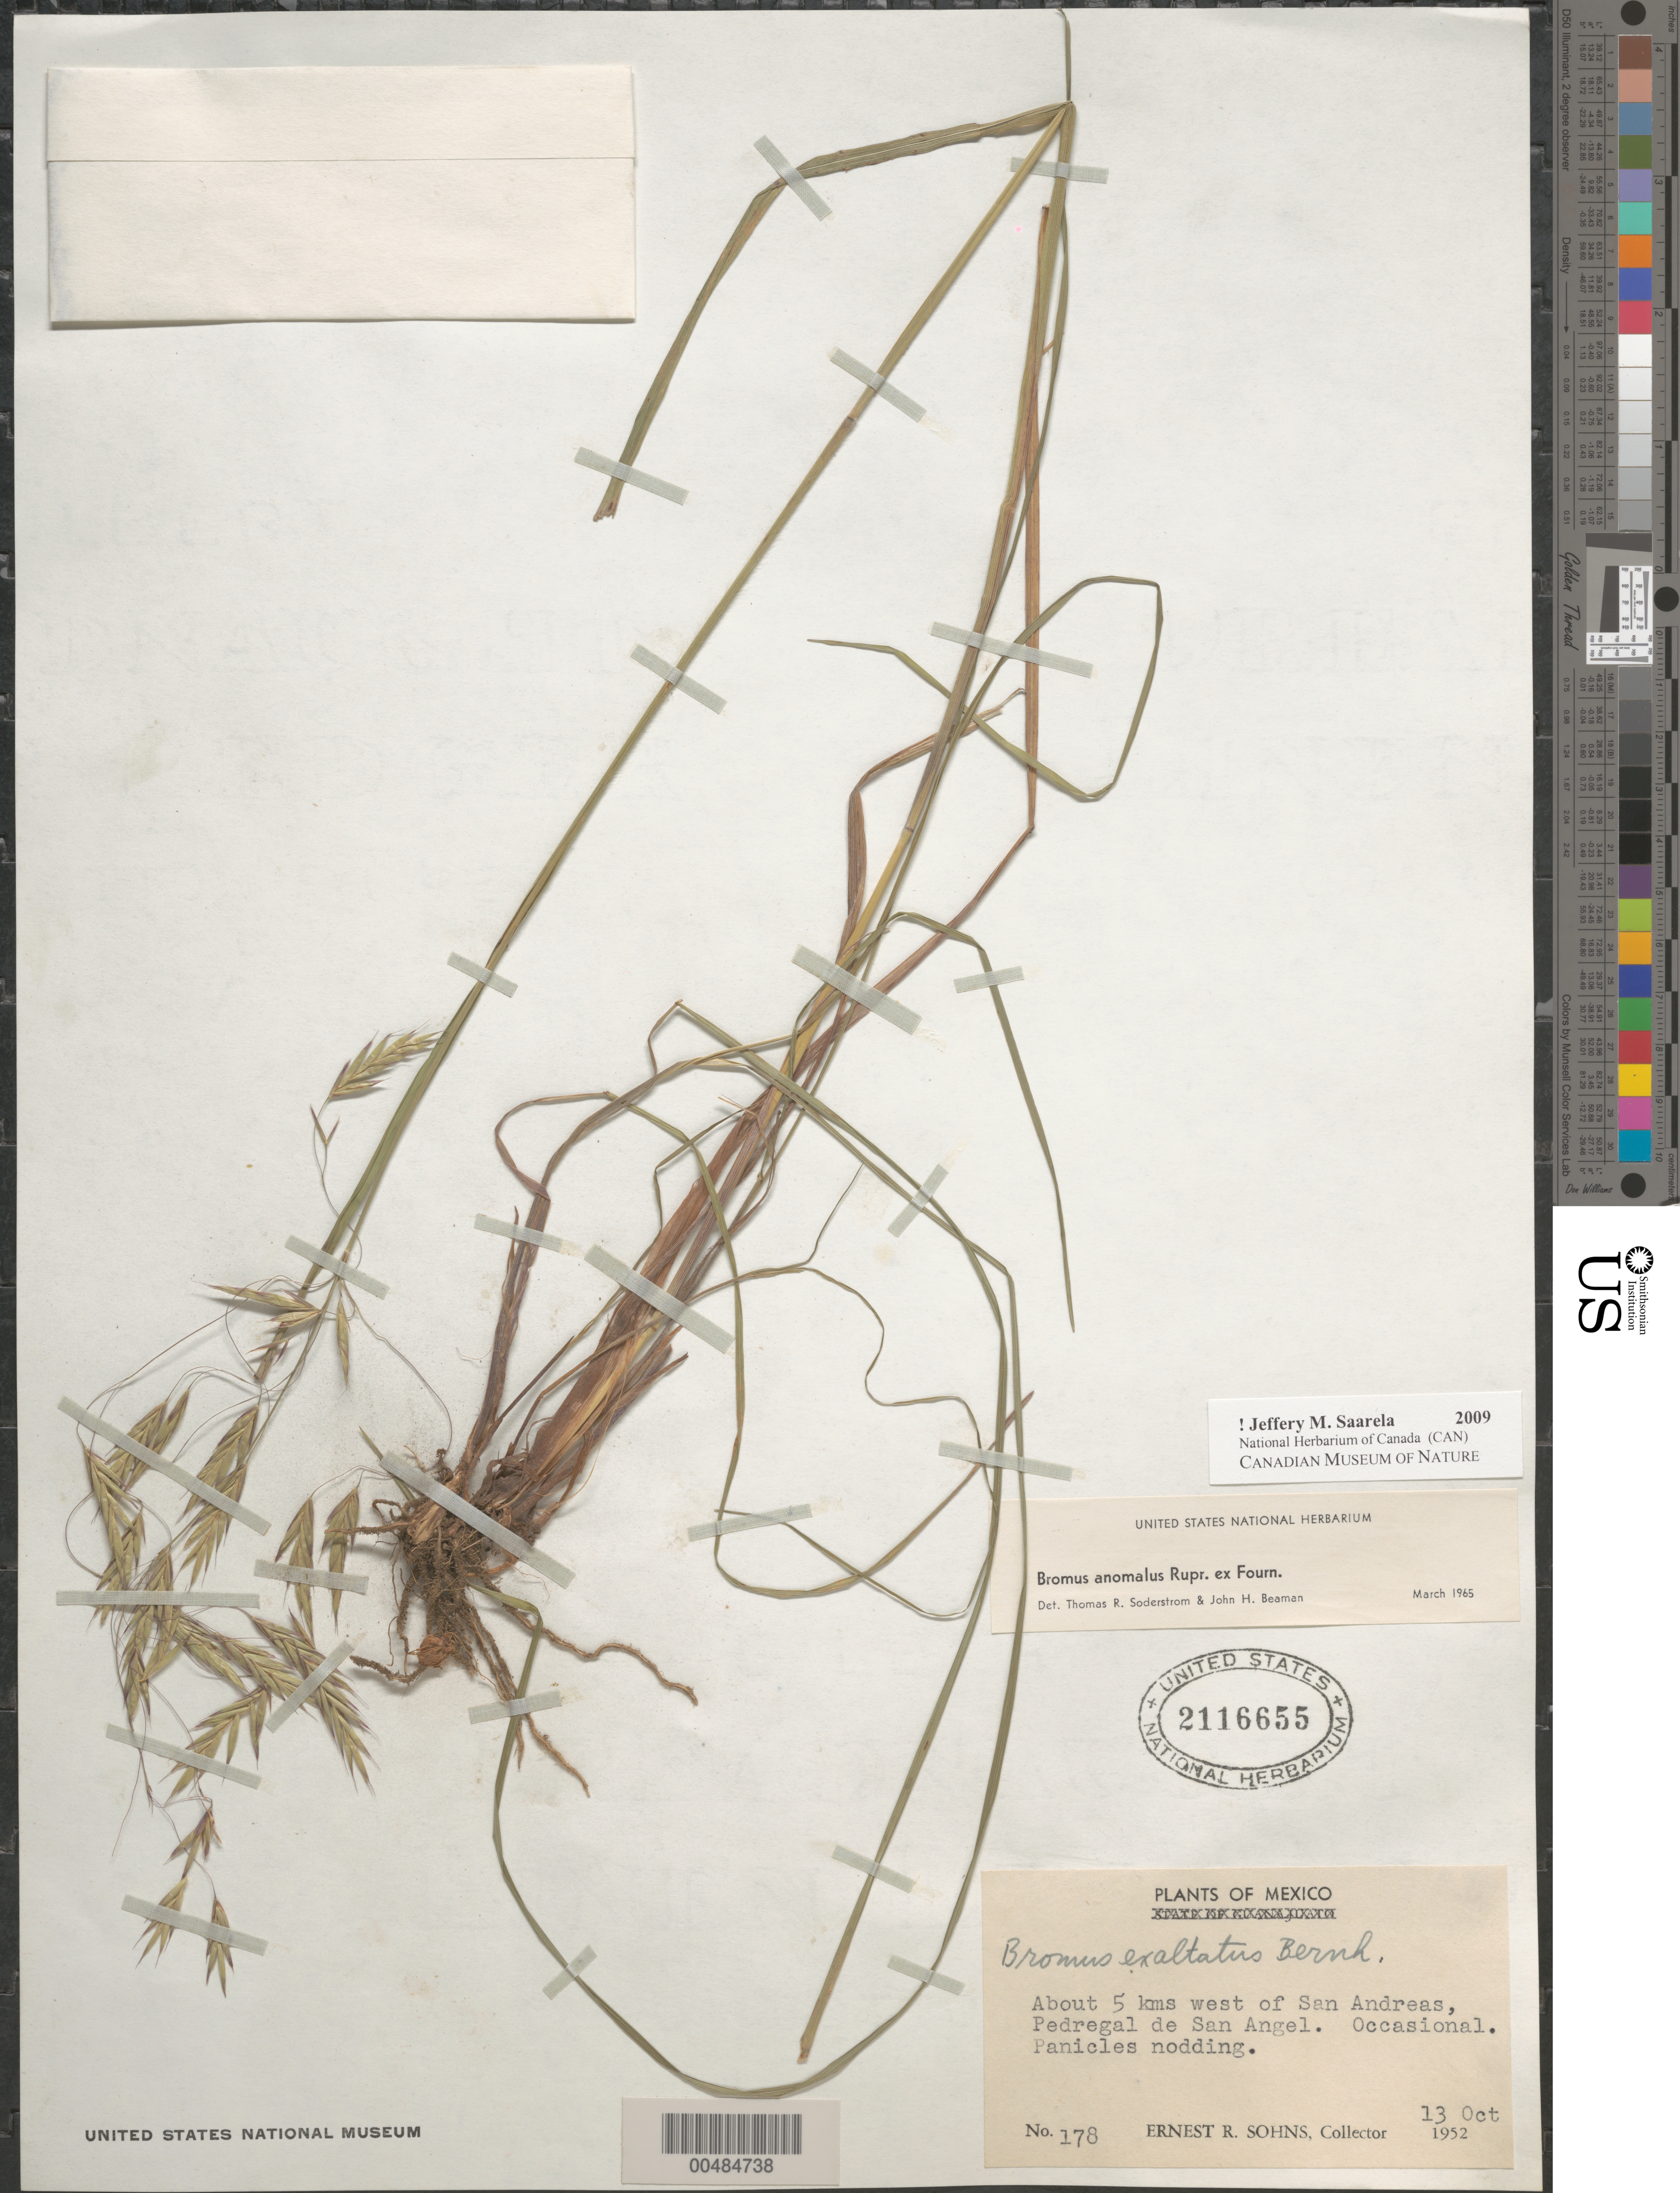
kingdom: Plantae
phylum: Tracheophyta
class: Liliopsida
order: Poales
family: Poaceae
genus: Bromus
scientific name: Bromus anomalus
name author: Rupr. ex E. Fourn.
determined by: Soderstrom, T. R.; Beaman, J. H.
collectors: E. R. Sohns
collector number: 178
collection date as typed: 13 Oct 1952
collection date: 1952-10-13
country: Mexico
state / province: Distrito Federal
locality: About 5 km W of San Andreas, Pedregal de San Angel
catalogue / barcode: US 2116655